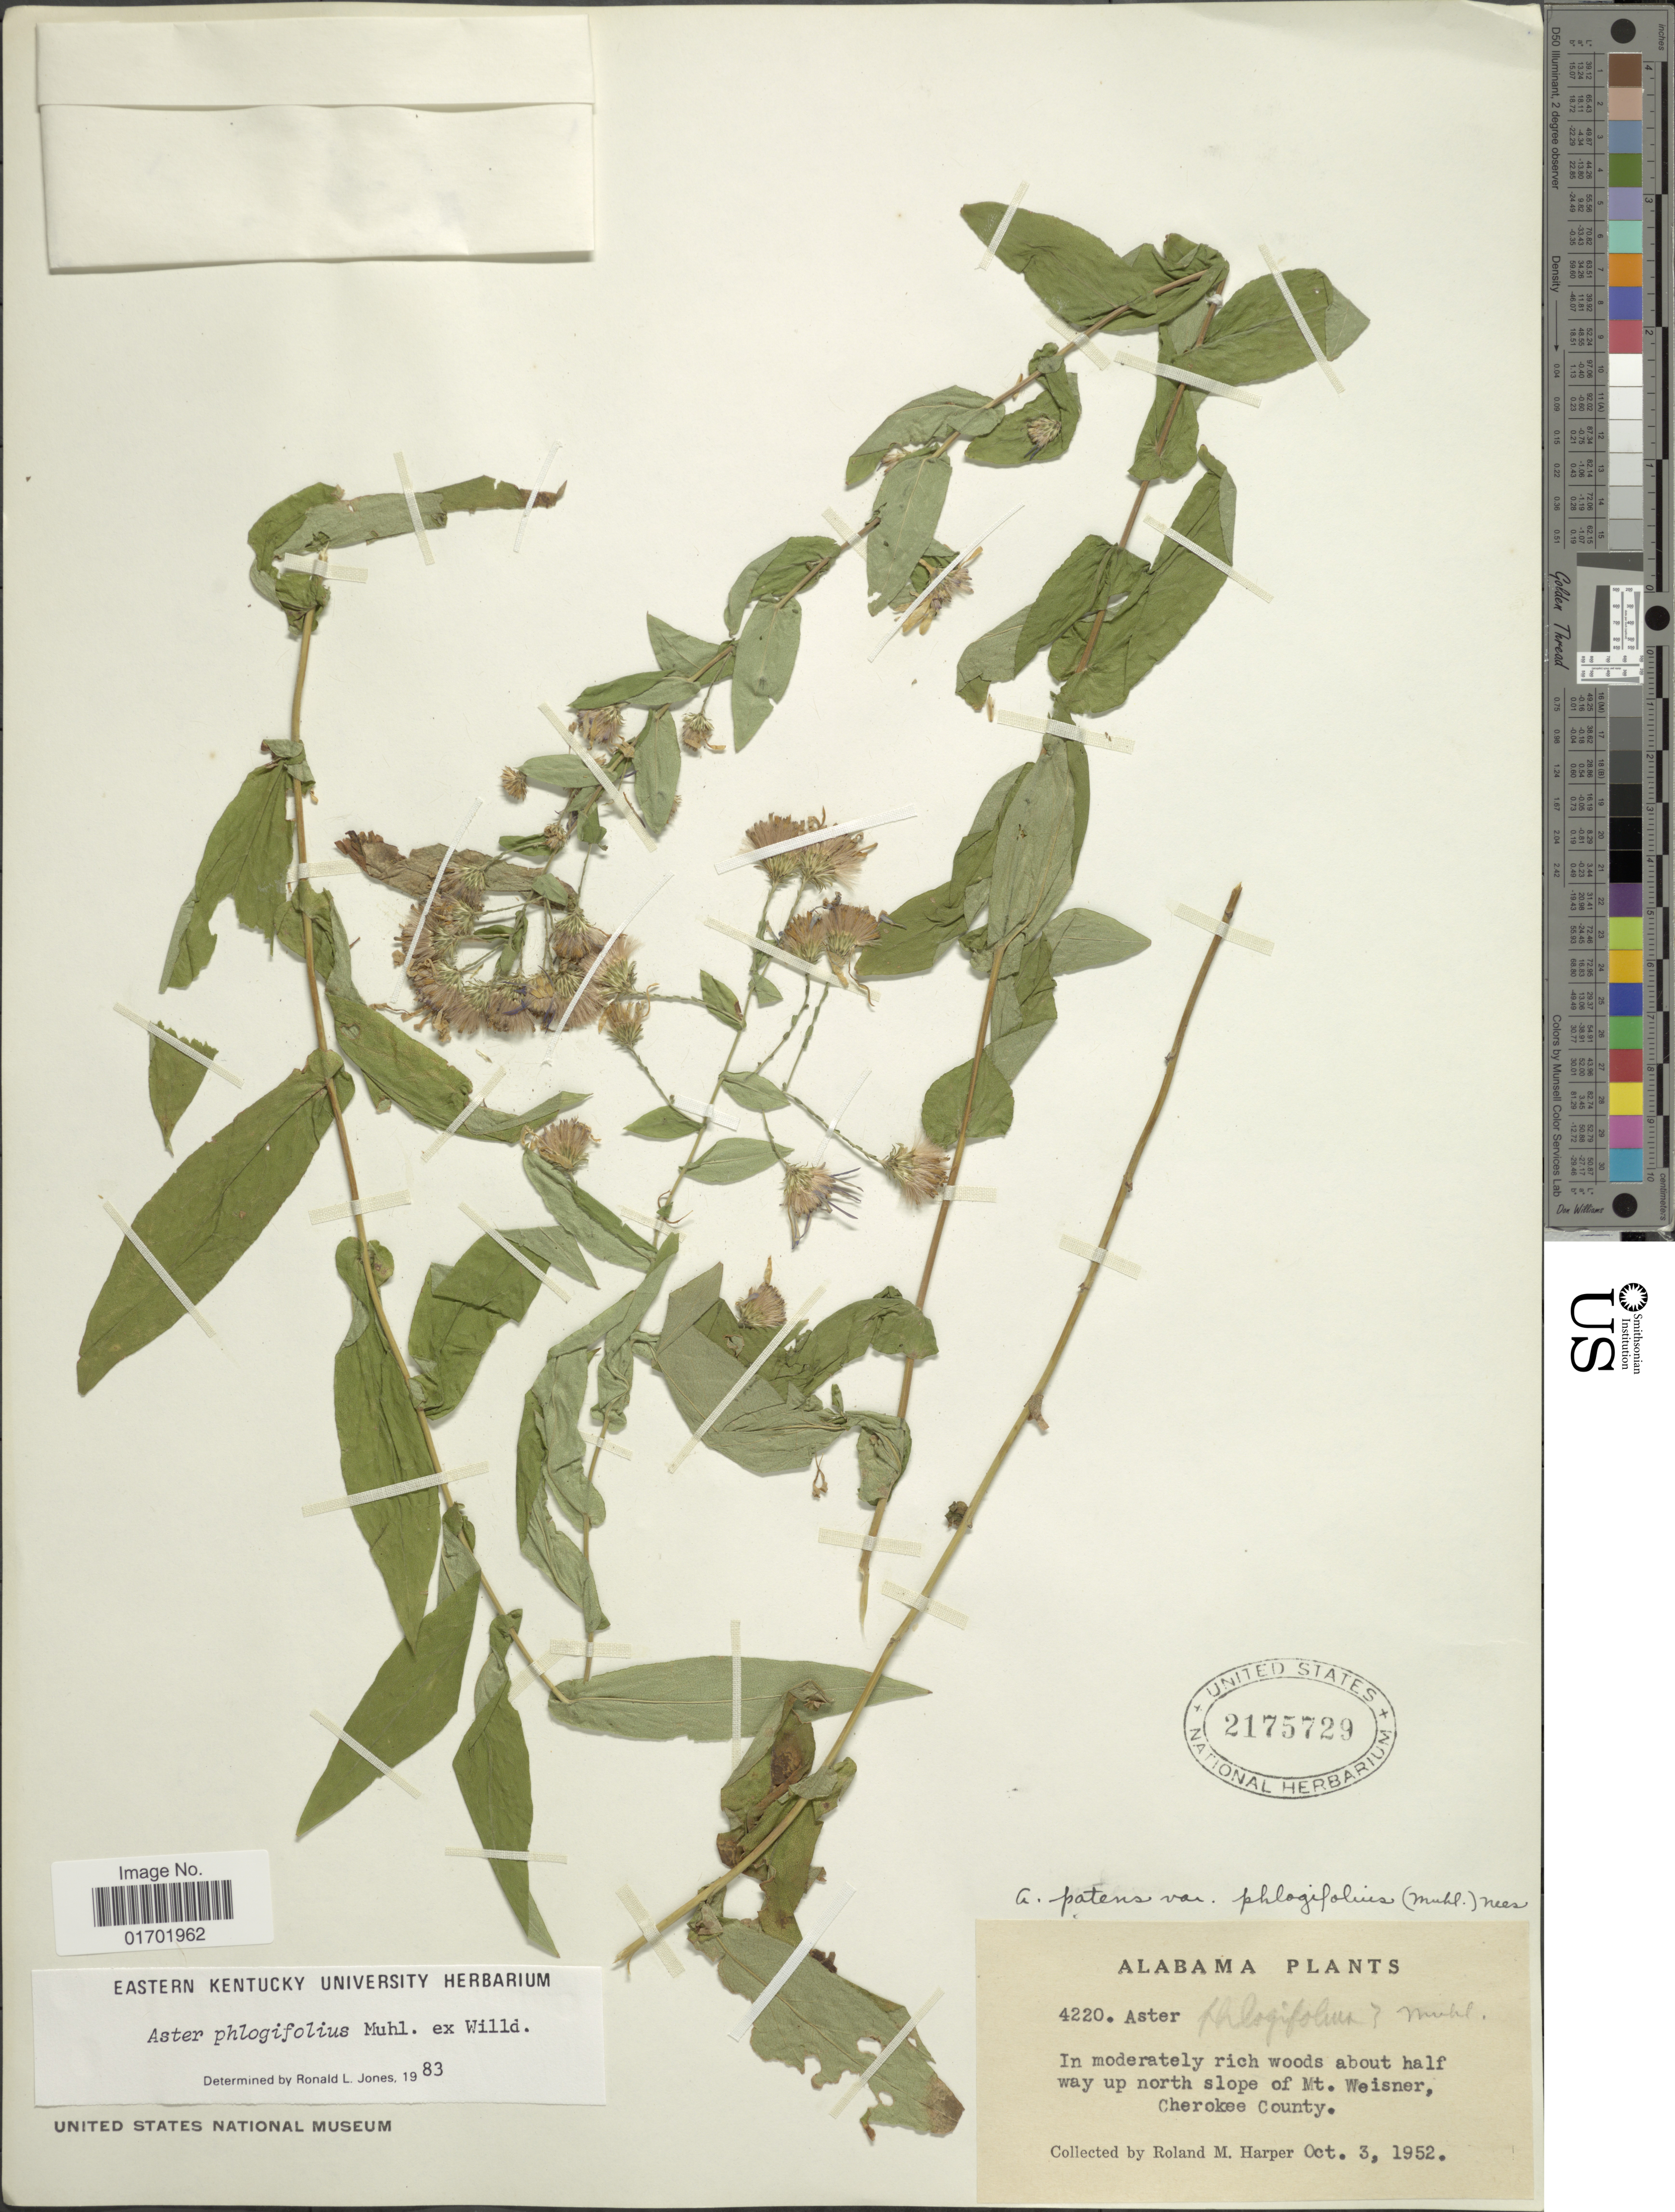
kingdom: Plantae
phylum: Tracheophyta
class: Magnoliopsida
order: Asterales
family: Asteraceae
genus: Symphyotrichum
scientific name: Symphyotrichum phlogifolium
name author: (Muhl. ex Willd.) G.L. Nesom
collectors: R. M. Harper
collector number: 4220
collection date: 1952-10-03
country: United States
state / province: Alabama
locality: About half way up north slope of Mt. Weisner, Cherokee County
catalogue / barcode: US 2175729